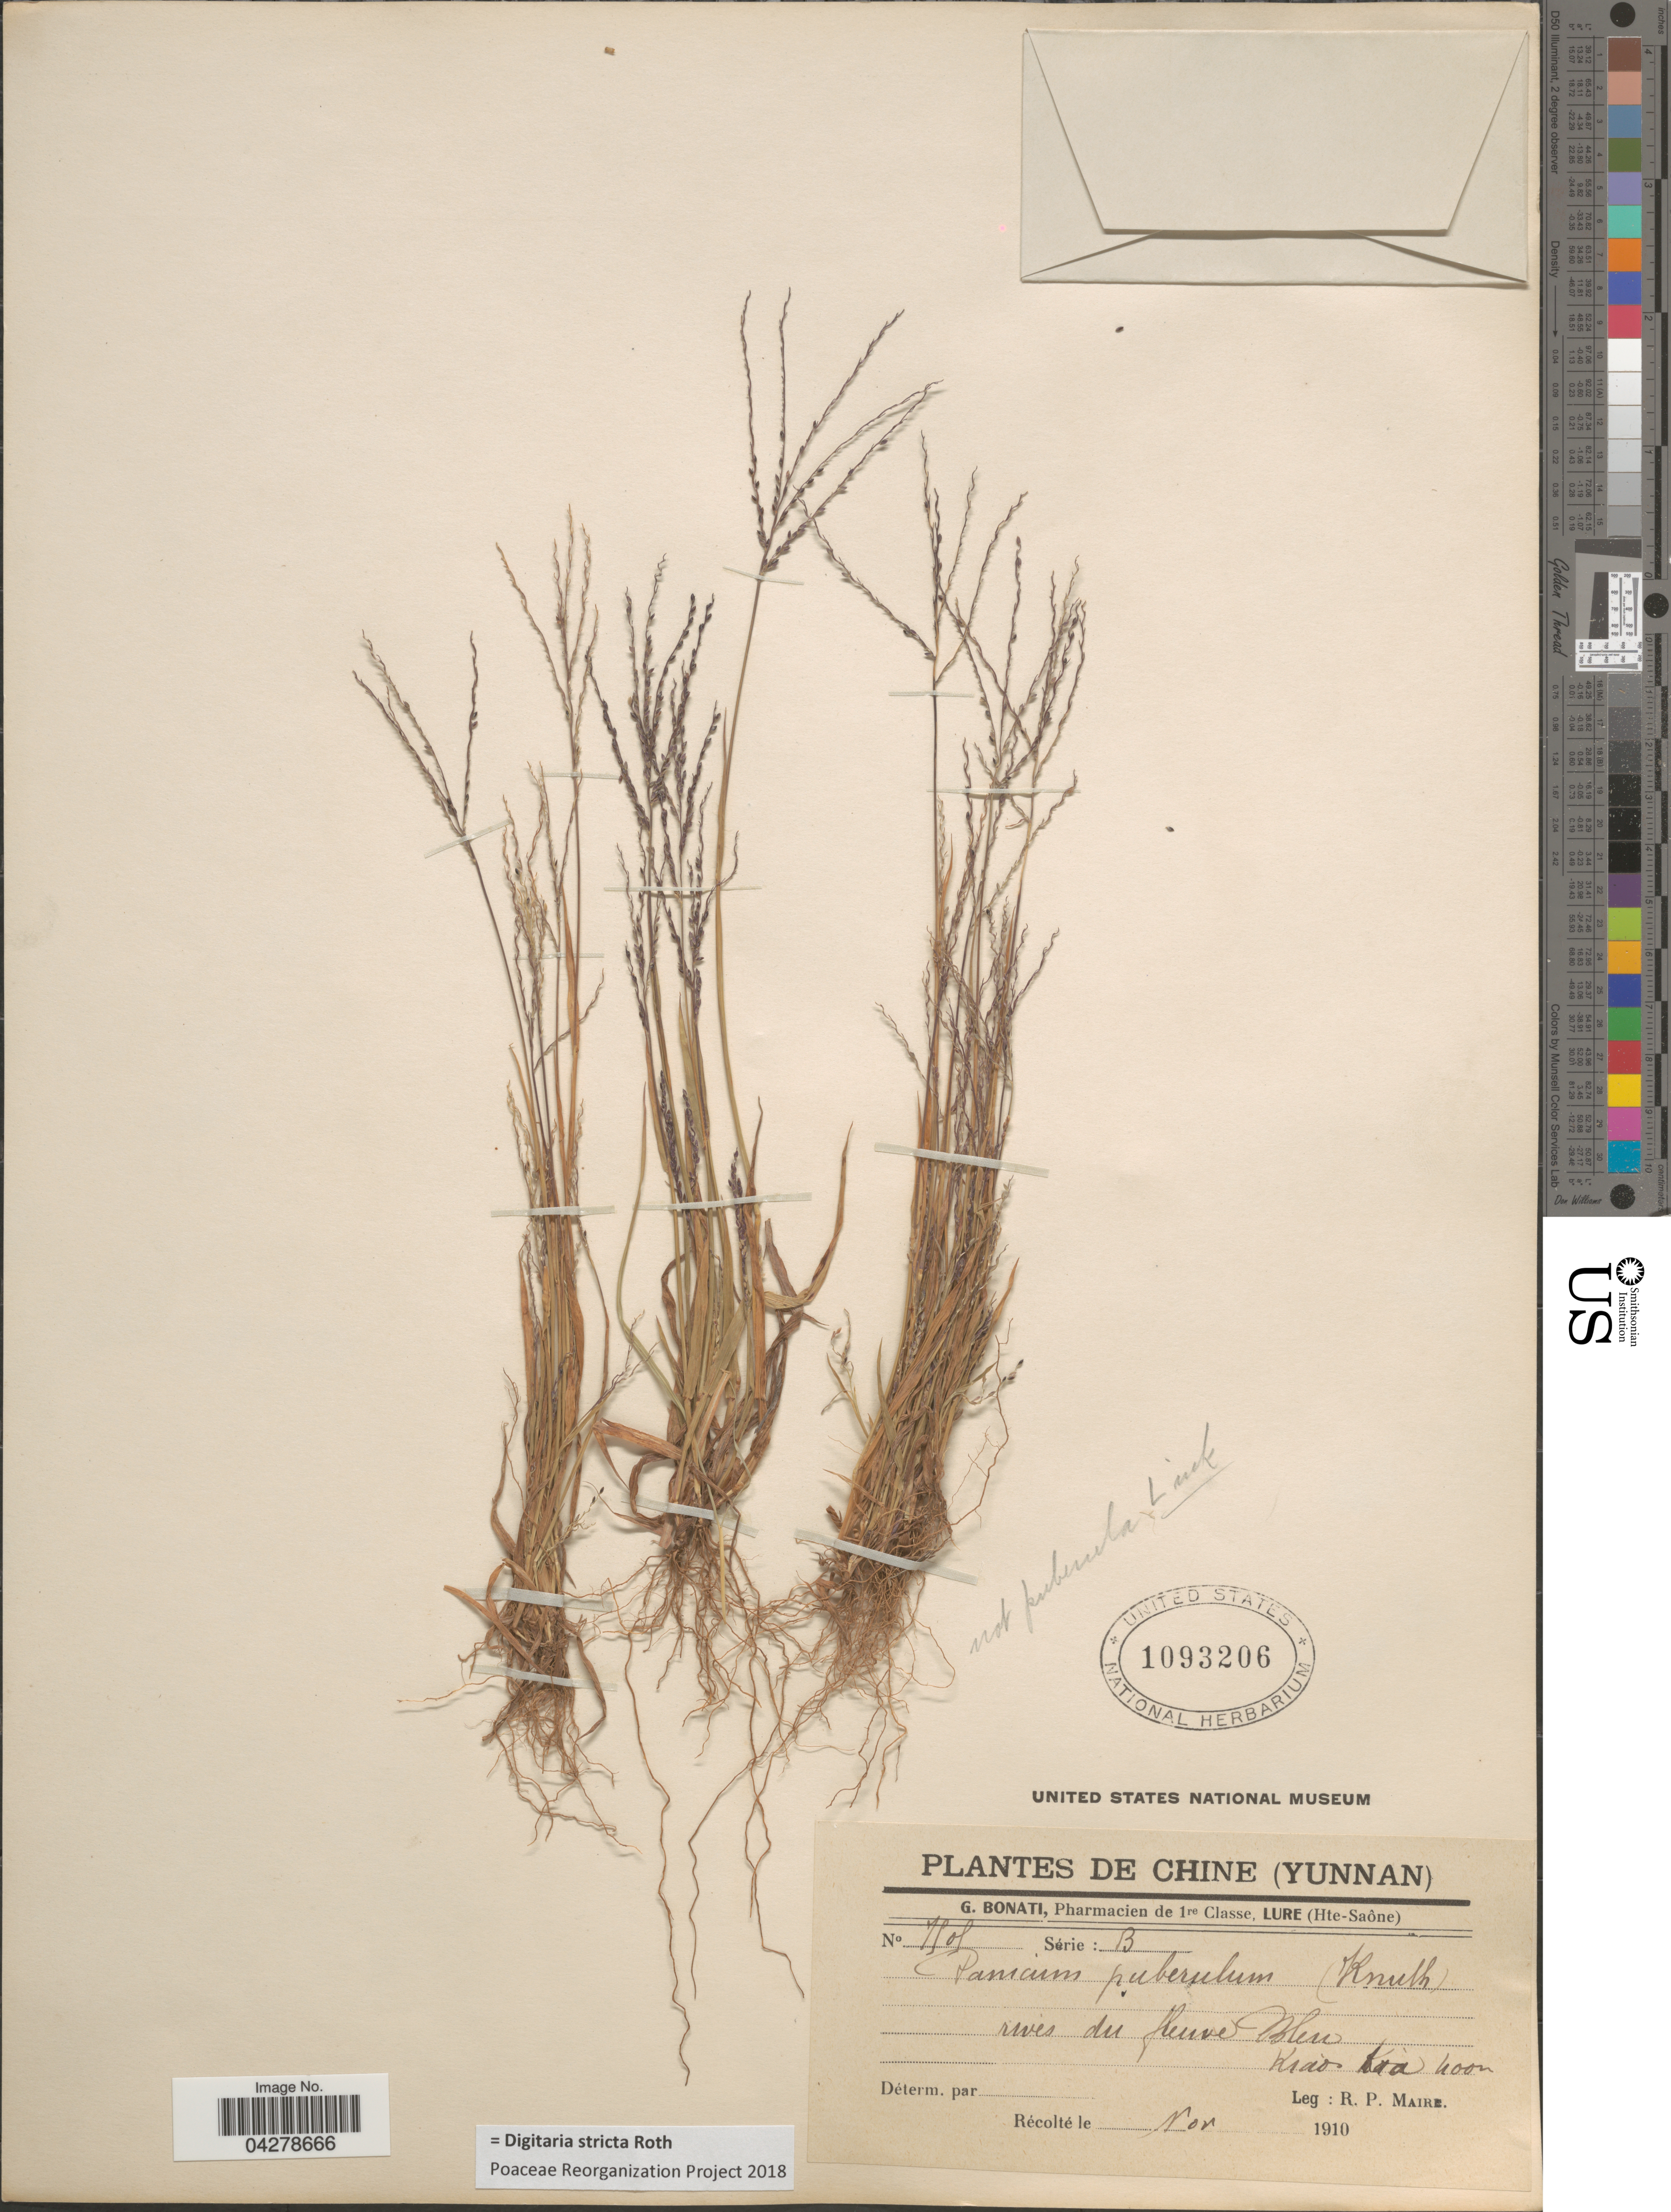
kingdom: Plantae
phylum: Tracheophyta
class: Liliopsida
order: Poales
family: Poaceae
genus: Digitaria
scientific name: Digitaria stricta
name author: Roth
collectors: R.-P. Maire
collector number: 7505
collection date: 1910-11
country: China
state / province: Yunnan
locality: Rives du fleuve Bleu. Kiao Kia.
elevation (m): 400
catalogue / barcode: US 1093206